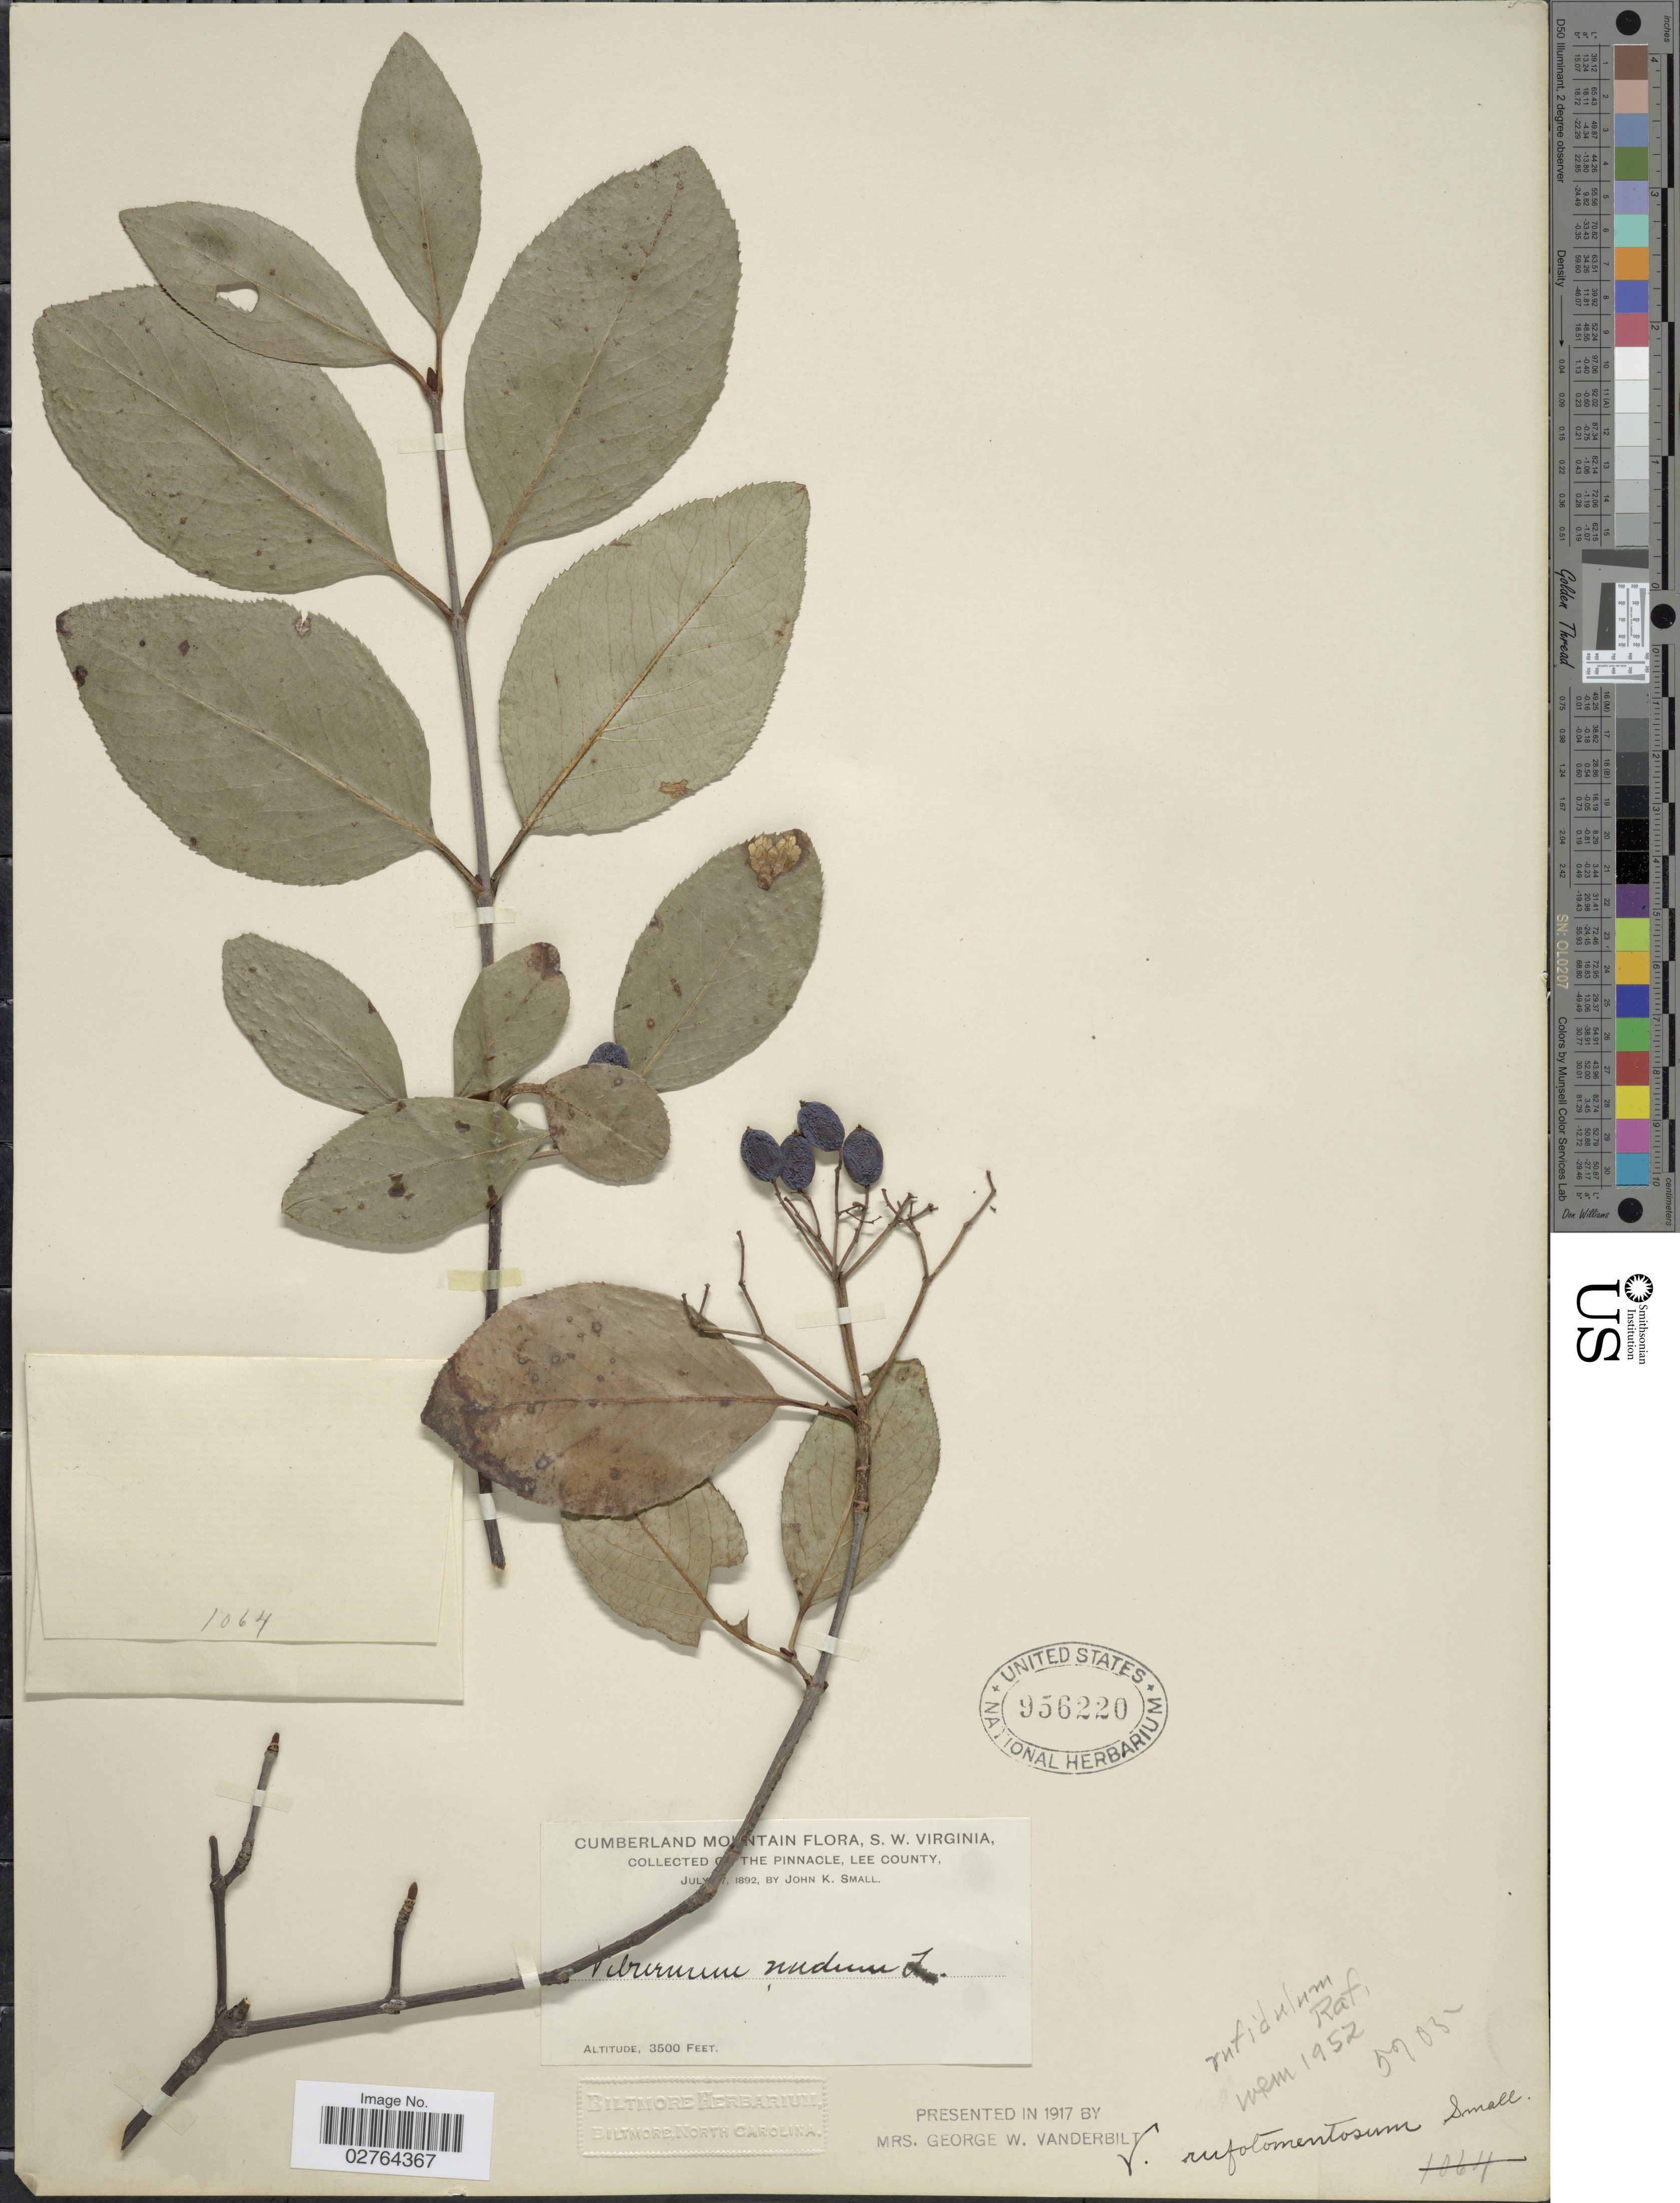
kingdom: Plantae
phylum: Tracheophyta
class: Magnoliopsida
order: Dipsacales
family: Viburnaceae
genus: Viburnum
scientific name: Viburnum rufidulum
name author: Raf.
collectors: J. K. Small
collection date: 1892-07-07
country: United States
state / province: Virginia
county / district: Lee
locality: Cumberland Mountain, S.W. Virginia. Pinnacle, Lee County.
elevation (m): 1067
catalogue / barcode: US 956220